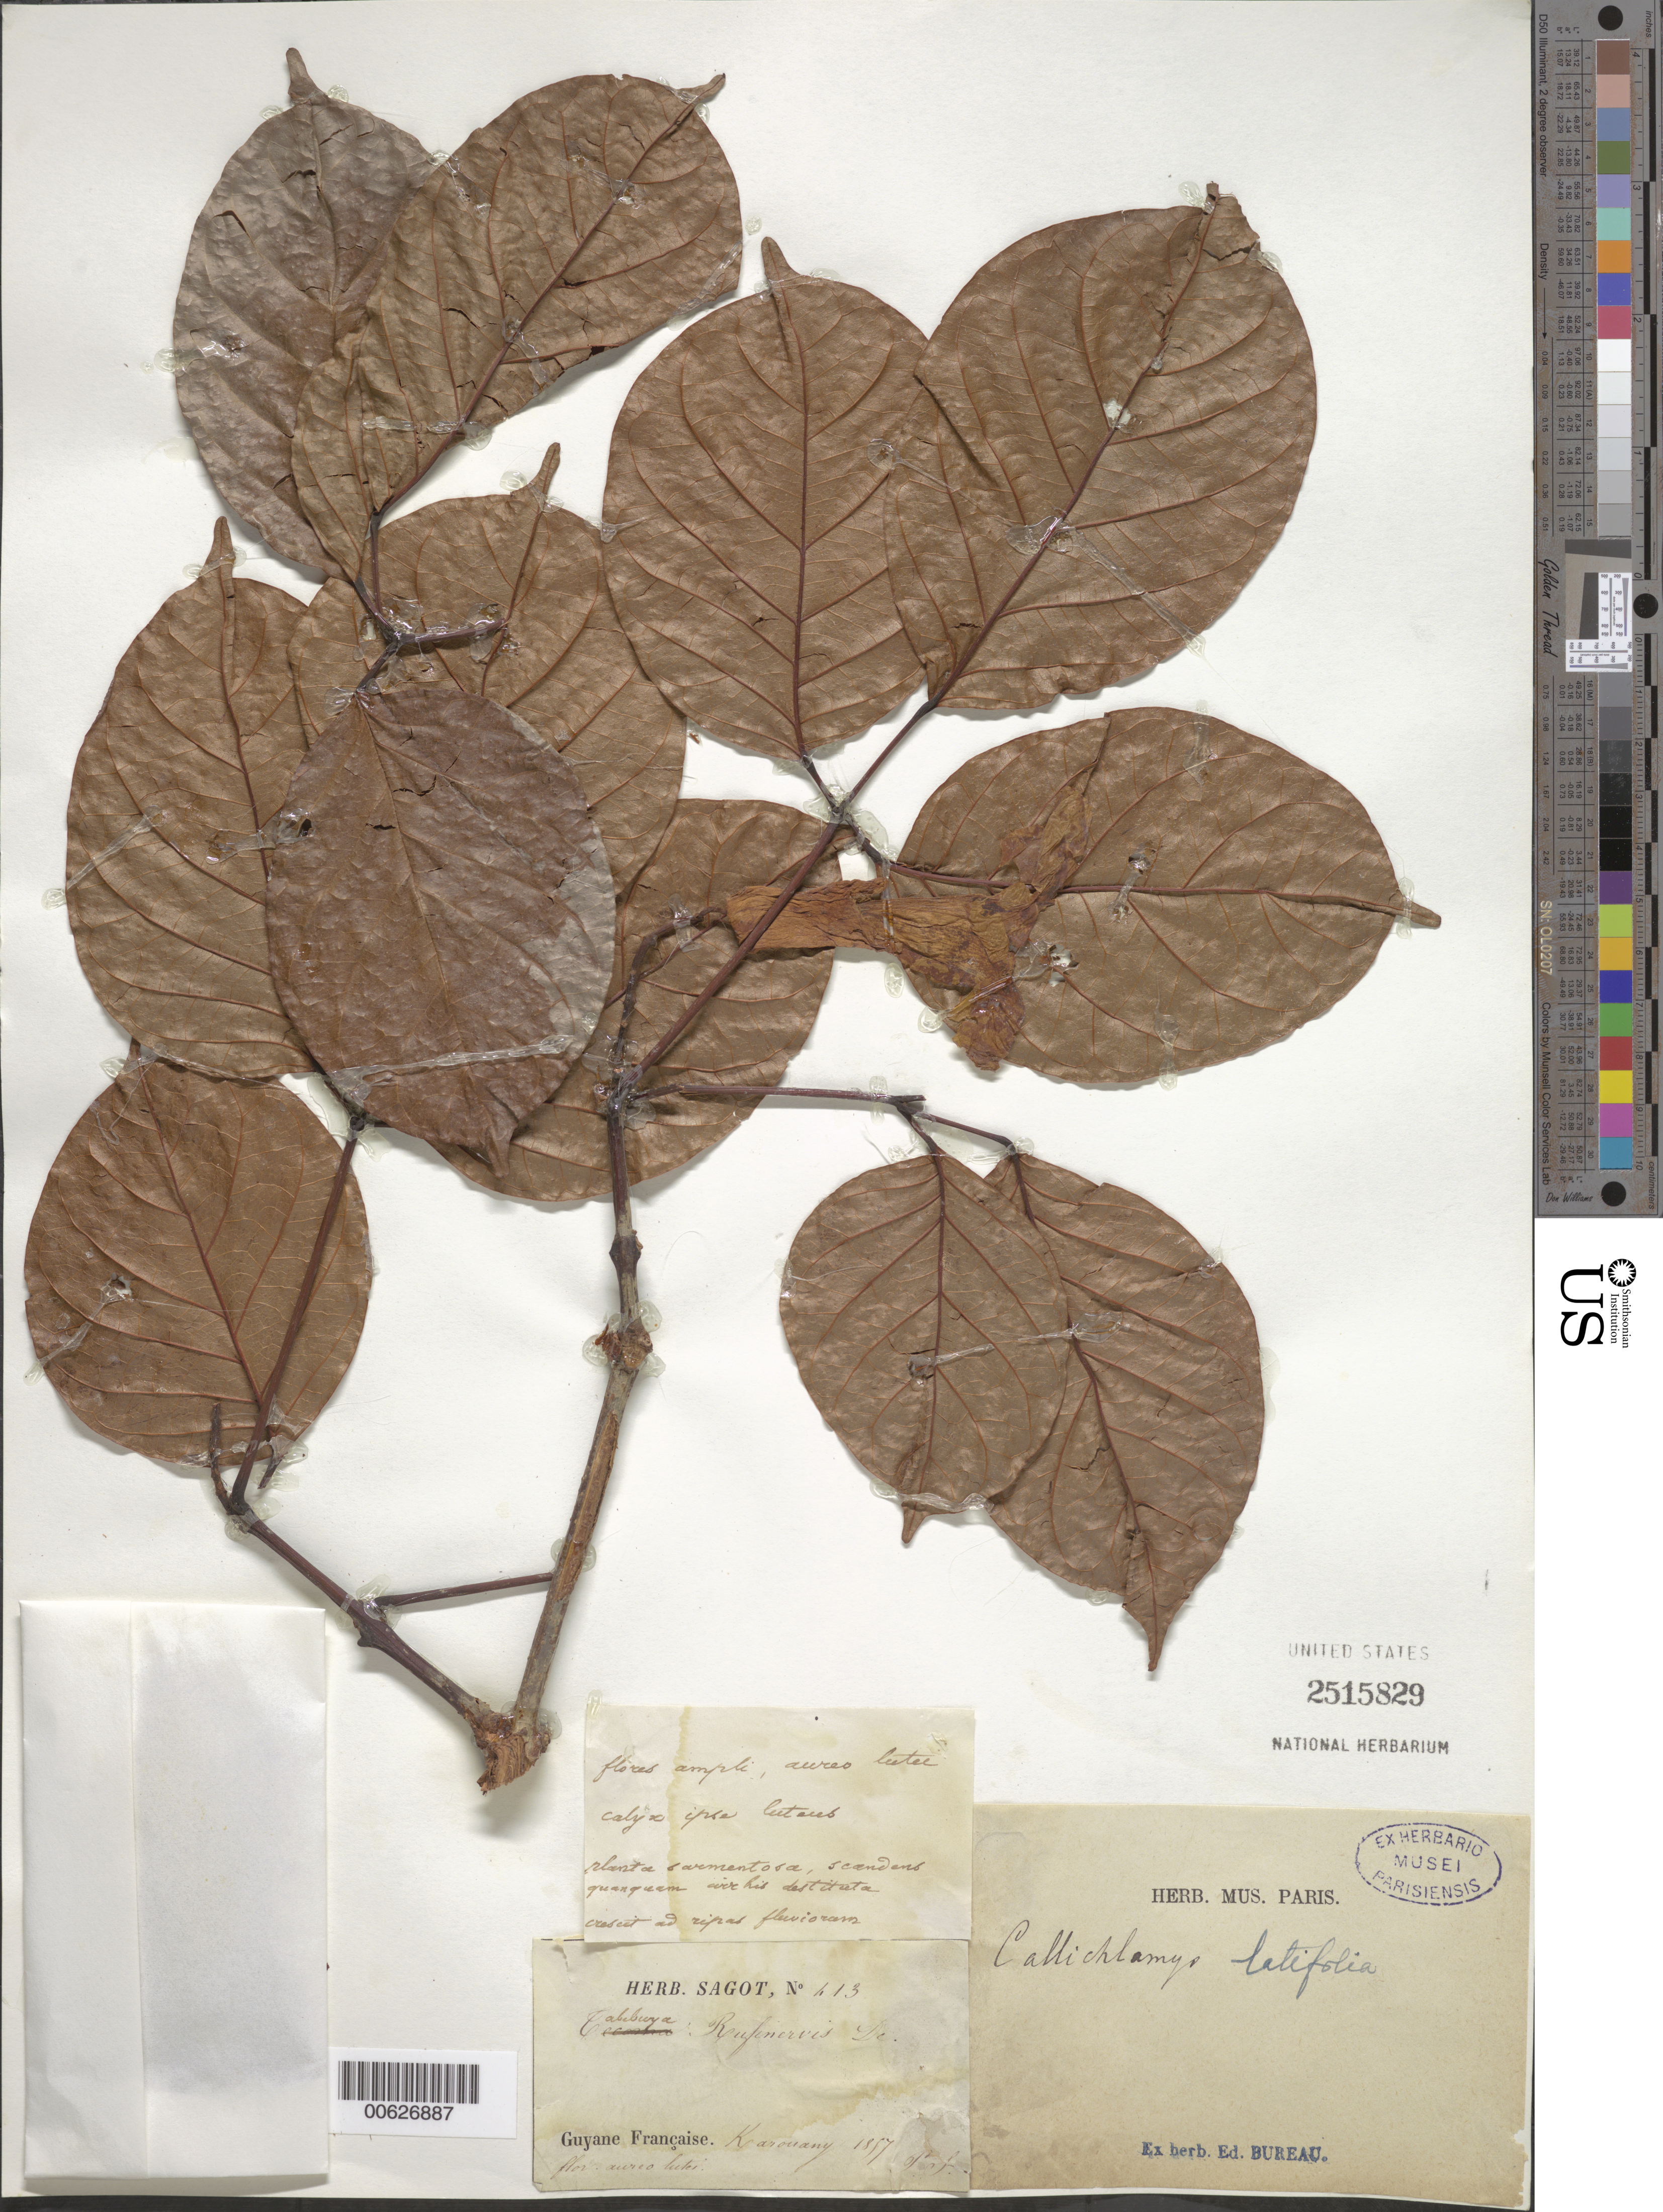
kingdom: Plantae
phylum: Tracheophyta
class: Magnoliopsida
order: Lamiales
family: Bignoniaceae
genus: Callichlamys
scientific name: Callichlamys latifolia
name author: (Rich.) K. Schum.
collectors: P. A. Sagot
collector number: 413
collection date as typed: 1857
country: French Guiana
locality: Karouany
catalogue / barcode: US 2515829